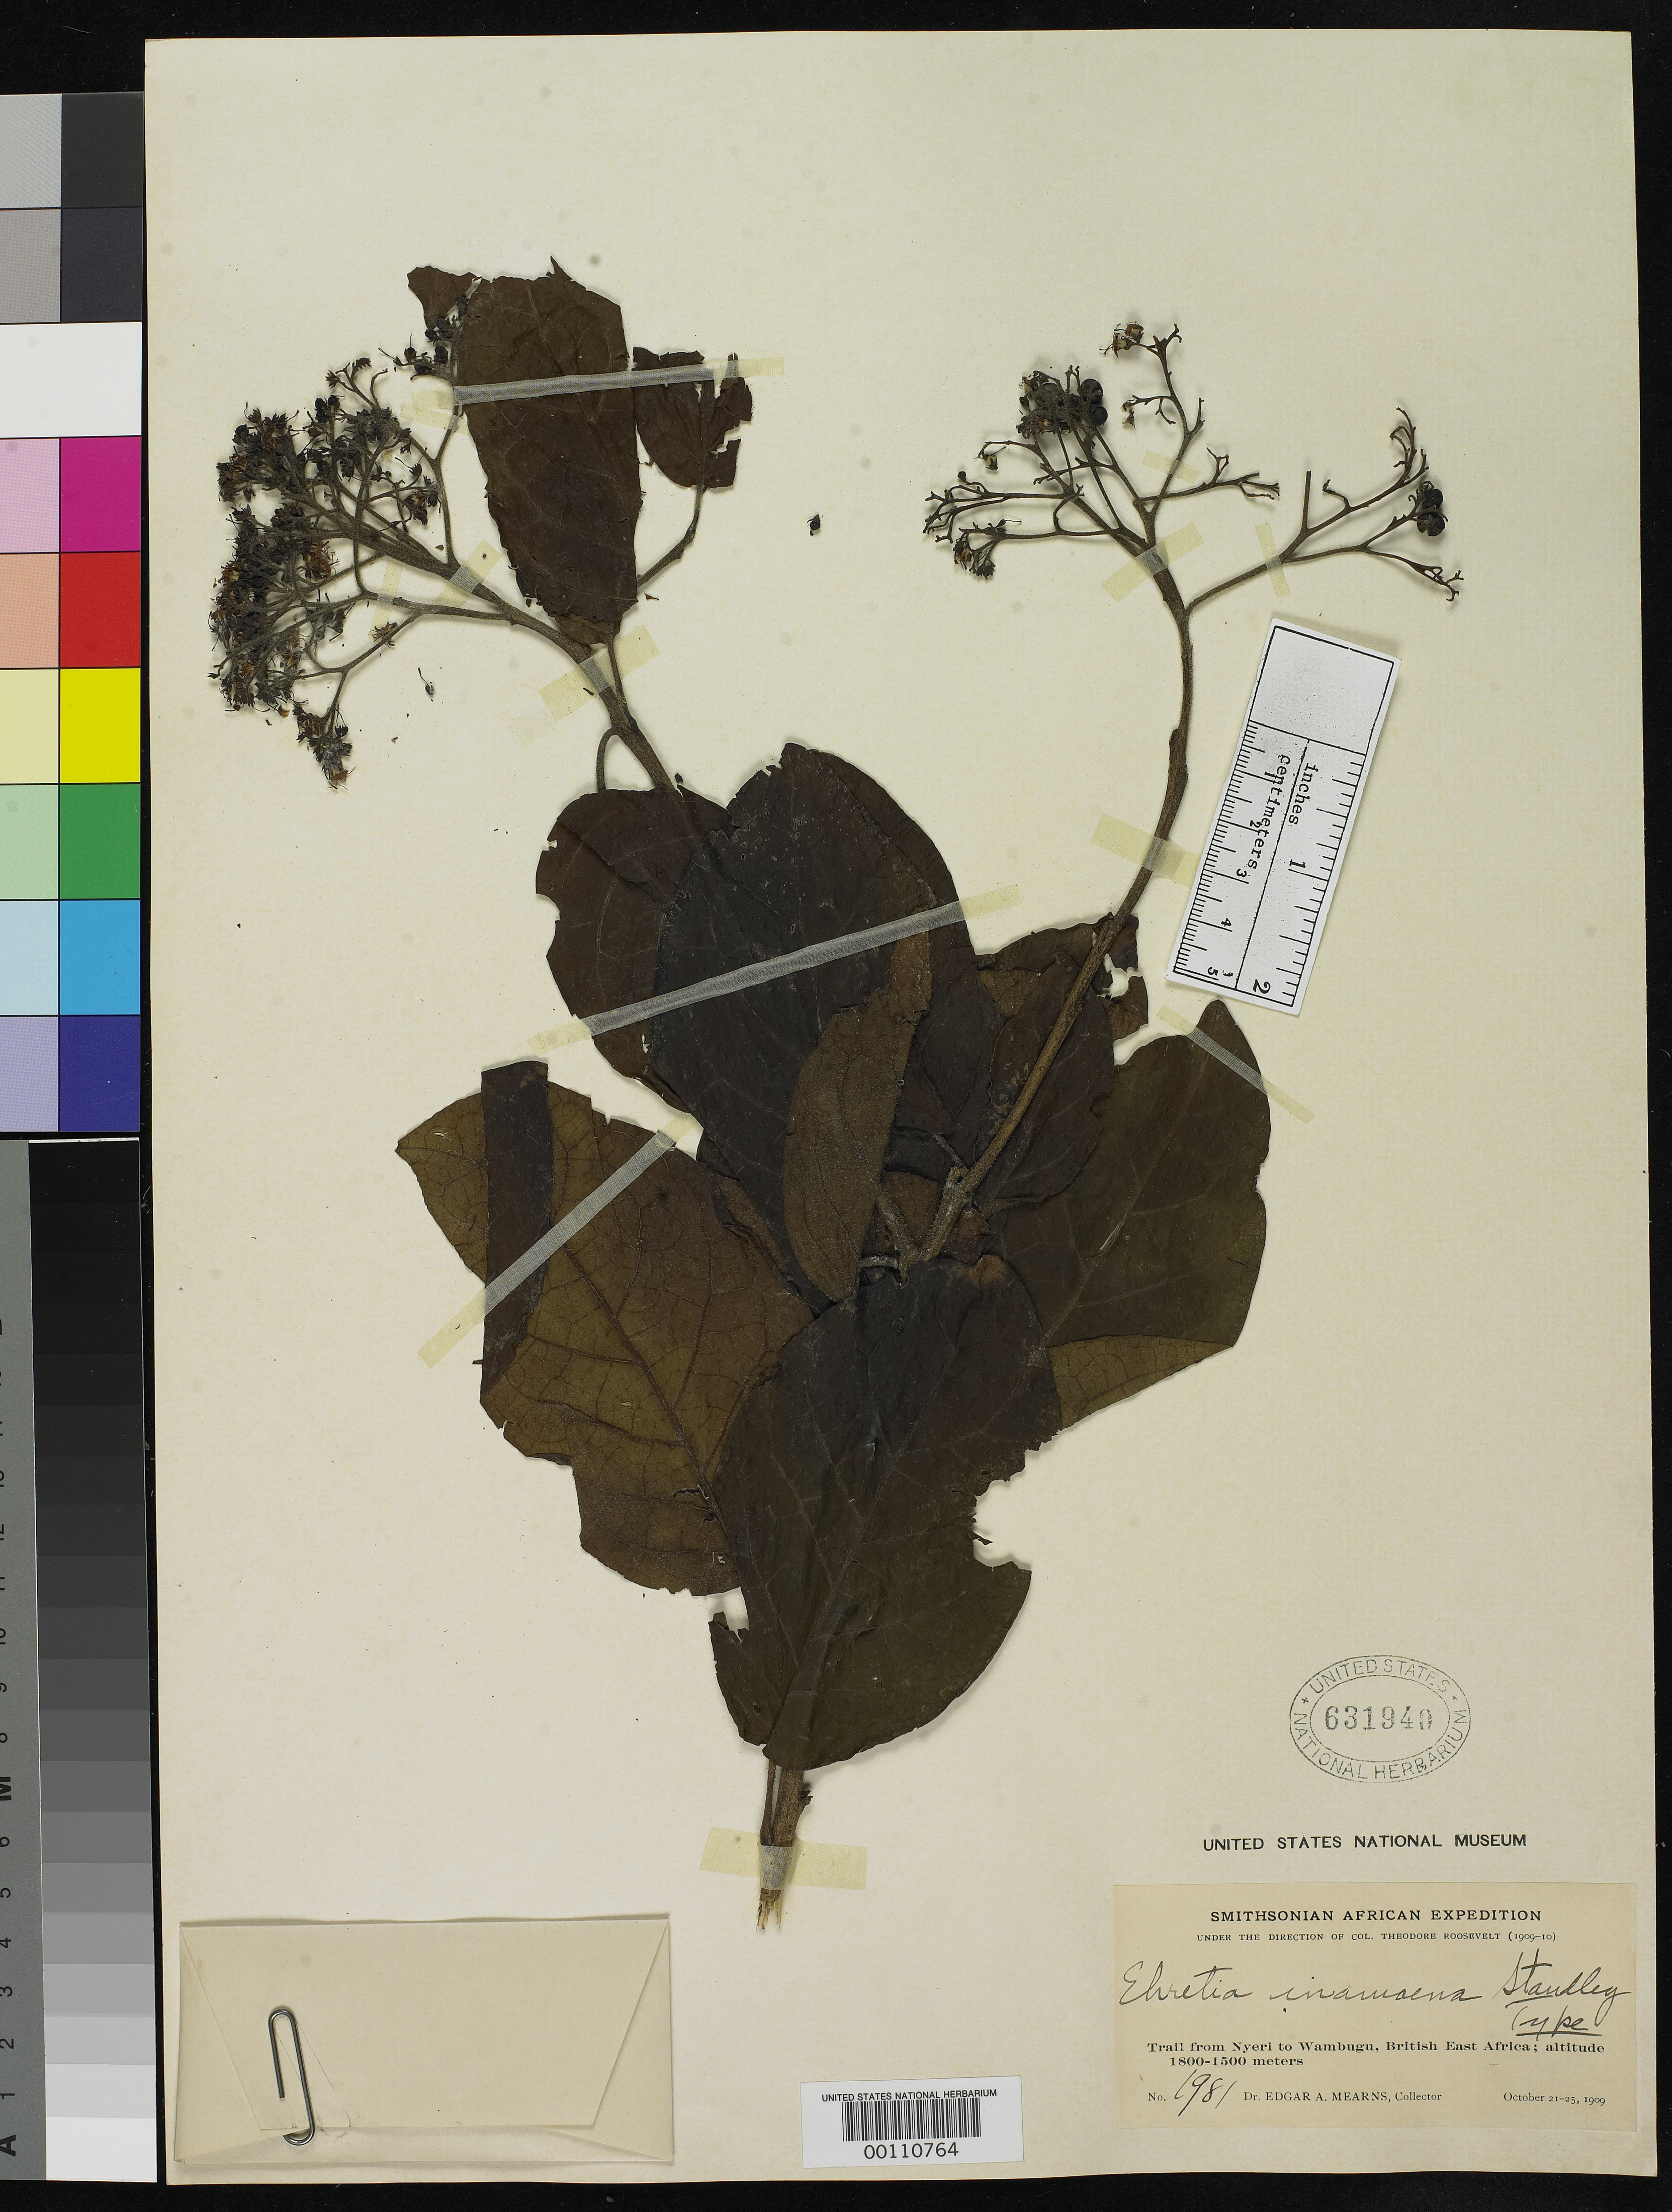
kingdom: Plantae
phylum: Tracheophyta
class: Magnoliopsida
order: Boraginales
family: Ehretiaceae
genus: Ehretia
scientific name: Ehretia inamoena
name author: Standl.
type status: Holotype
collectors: E. A. Mearns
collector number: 1981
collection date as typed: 21 Oct 1909 to 25 Oct 1909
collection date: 1909-10-21/1909-10-25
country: Kenya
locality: Trail from Nyeri to Wambugu.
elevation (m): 1500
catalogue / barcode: US 631940